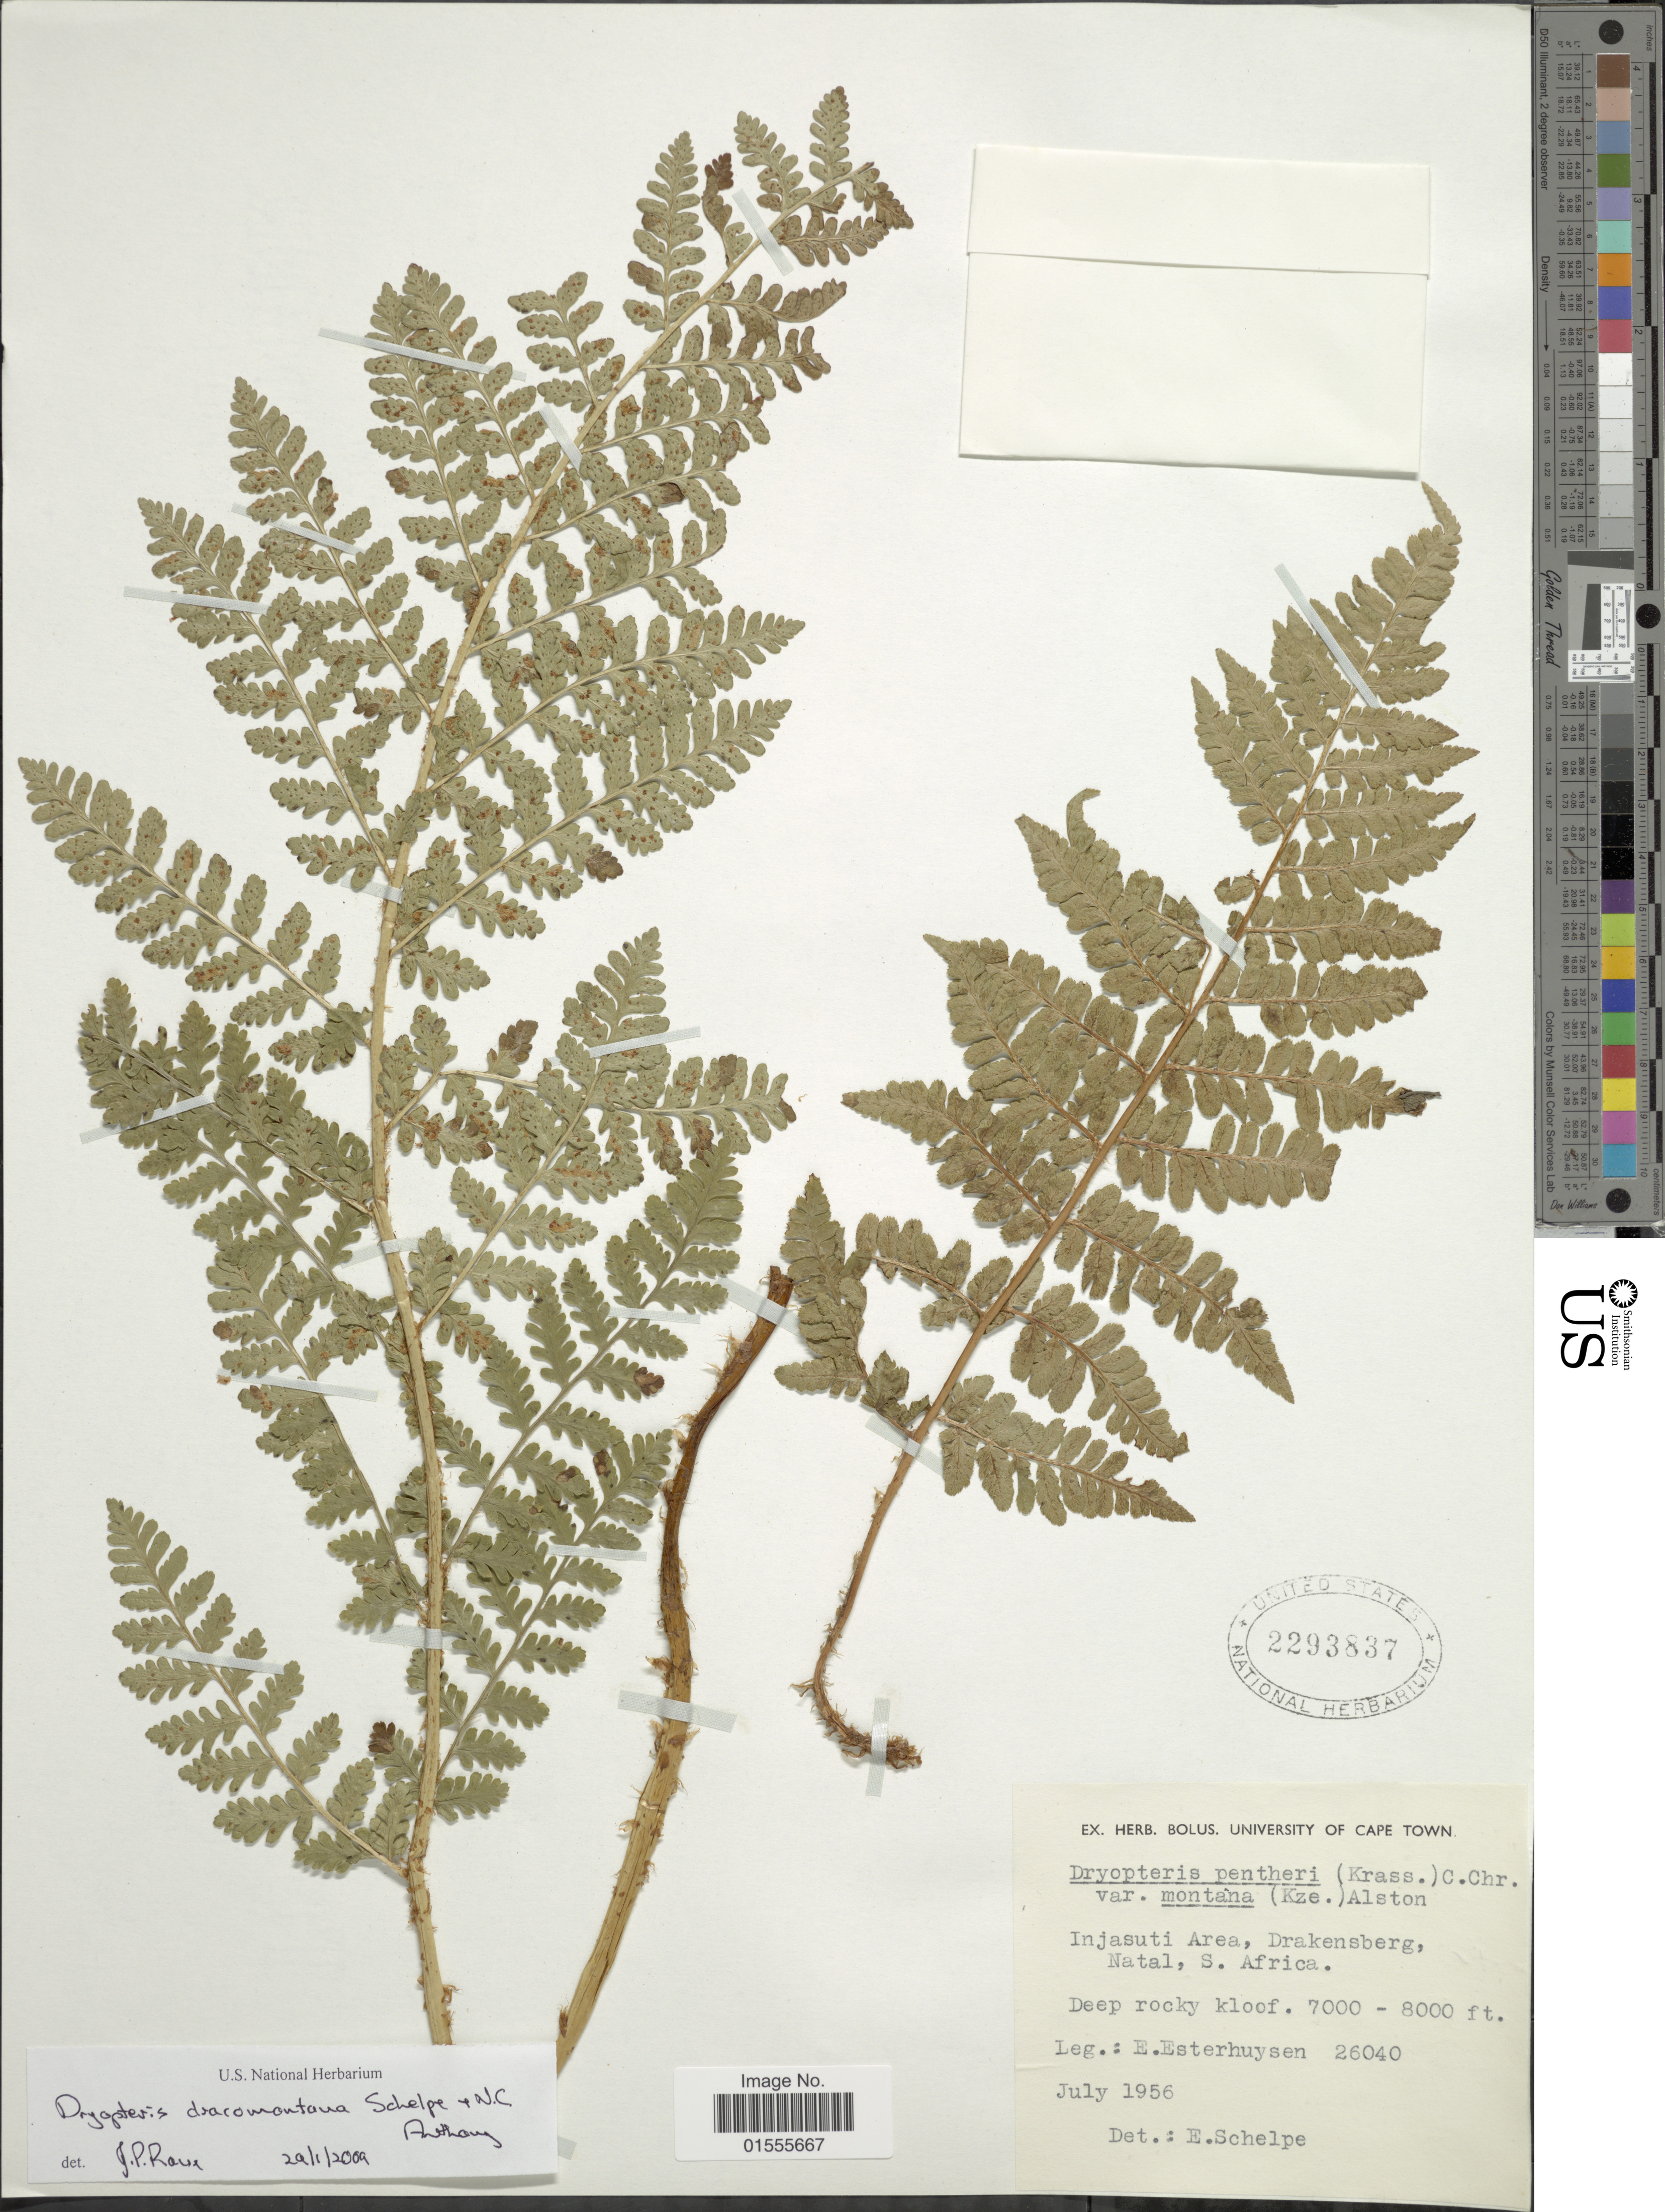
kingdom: Plantae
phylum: Tracheophyta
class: Polypodiopsida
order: Polypodiales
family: Dryopteridaceae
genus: Dryopteris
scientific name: Dryopteris dracomontana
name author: Schelpe & N.C. Anthony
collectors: E. E. Esterhuysen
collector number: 26040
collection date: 1956-07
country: South Africa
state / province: KwaZulu-Natal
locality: Injasuti Area, Drakensberg, Natal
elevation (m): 2134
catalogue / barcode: US 2293837